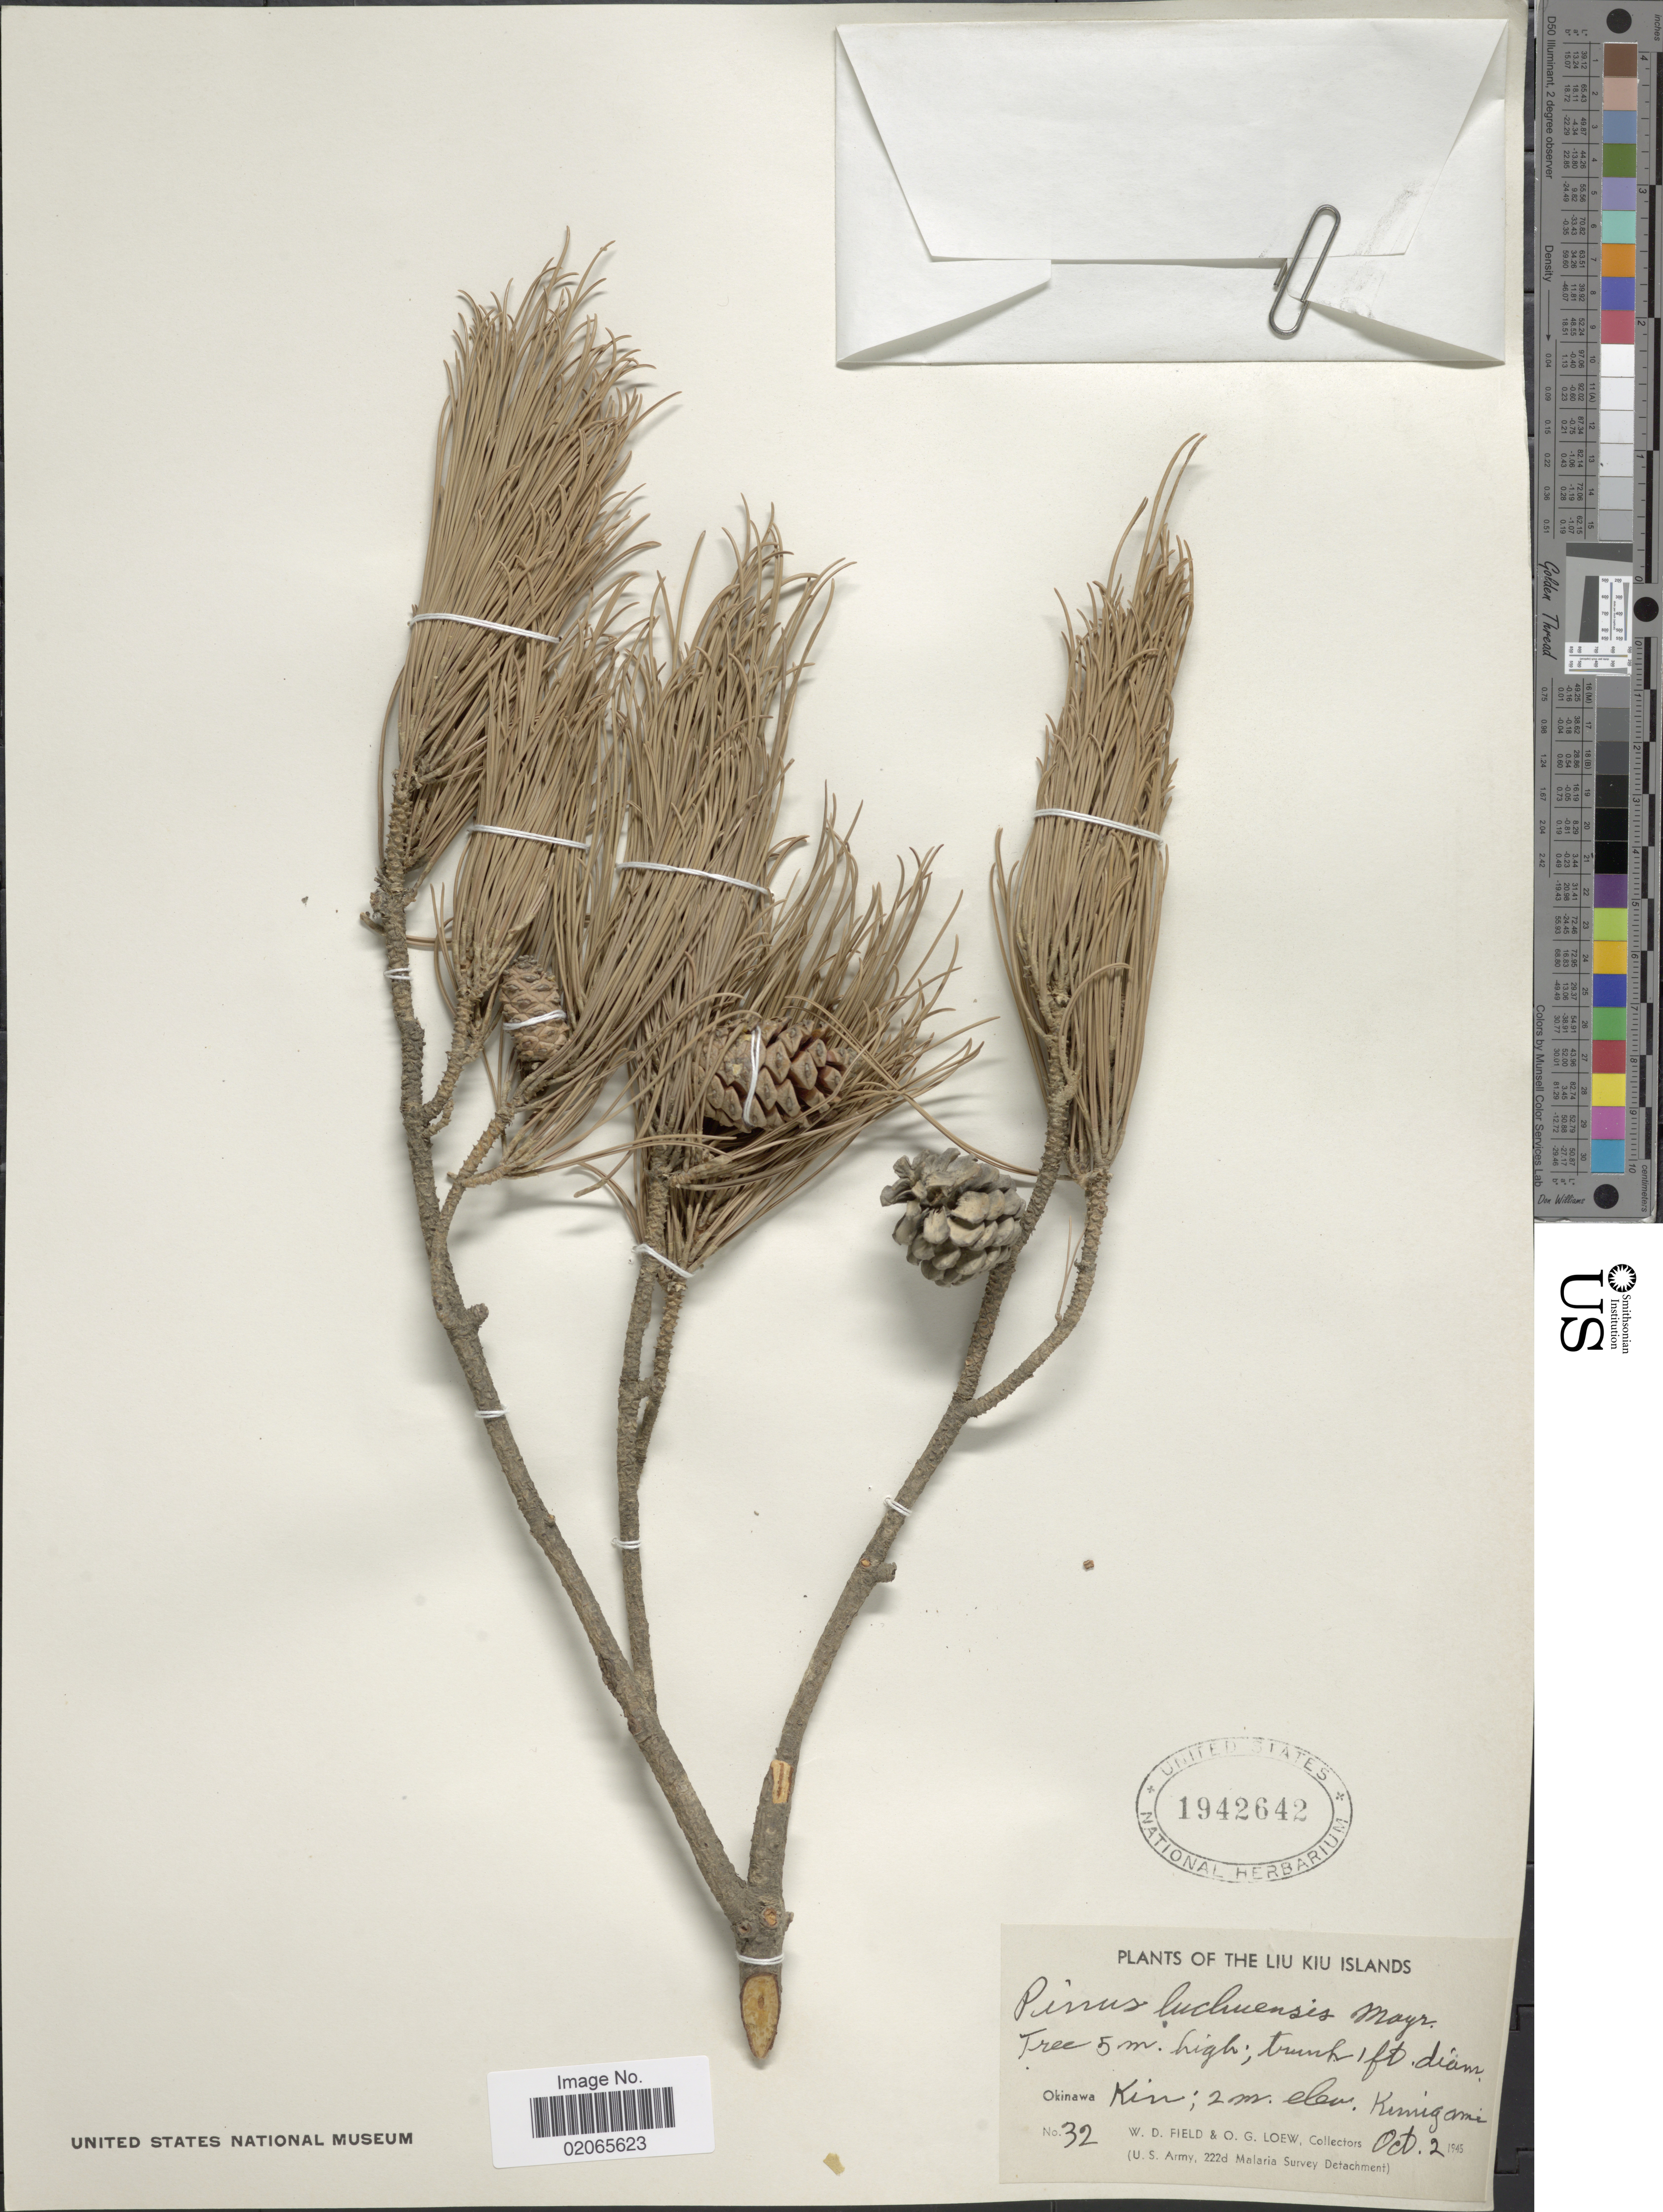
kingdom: Plantae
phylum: Tracheophyta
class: Pinopsida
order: Pinales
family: Pinaceae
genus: Pinus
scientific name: Pinus luchuensis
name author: Mayr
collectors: W. D. Field & O. G. Loew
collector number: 32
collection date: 1945-10-02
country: Japan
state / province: Okinawa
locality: The Liu Kiu Islands, Kunigami, Okinawa, Kin, Kimigami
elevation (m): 2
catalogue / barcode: US 1942642